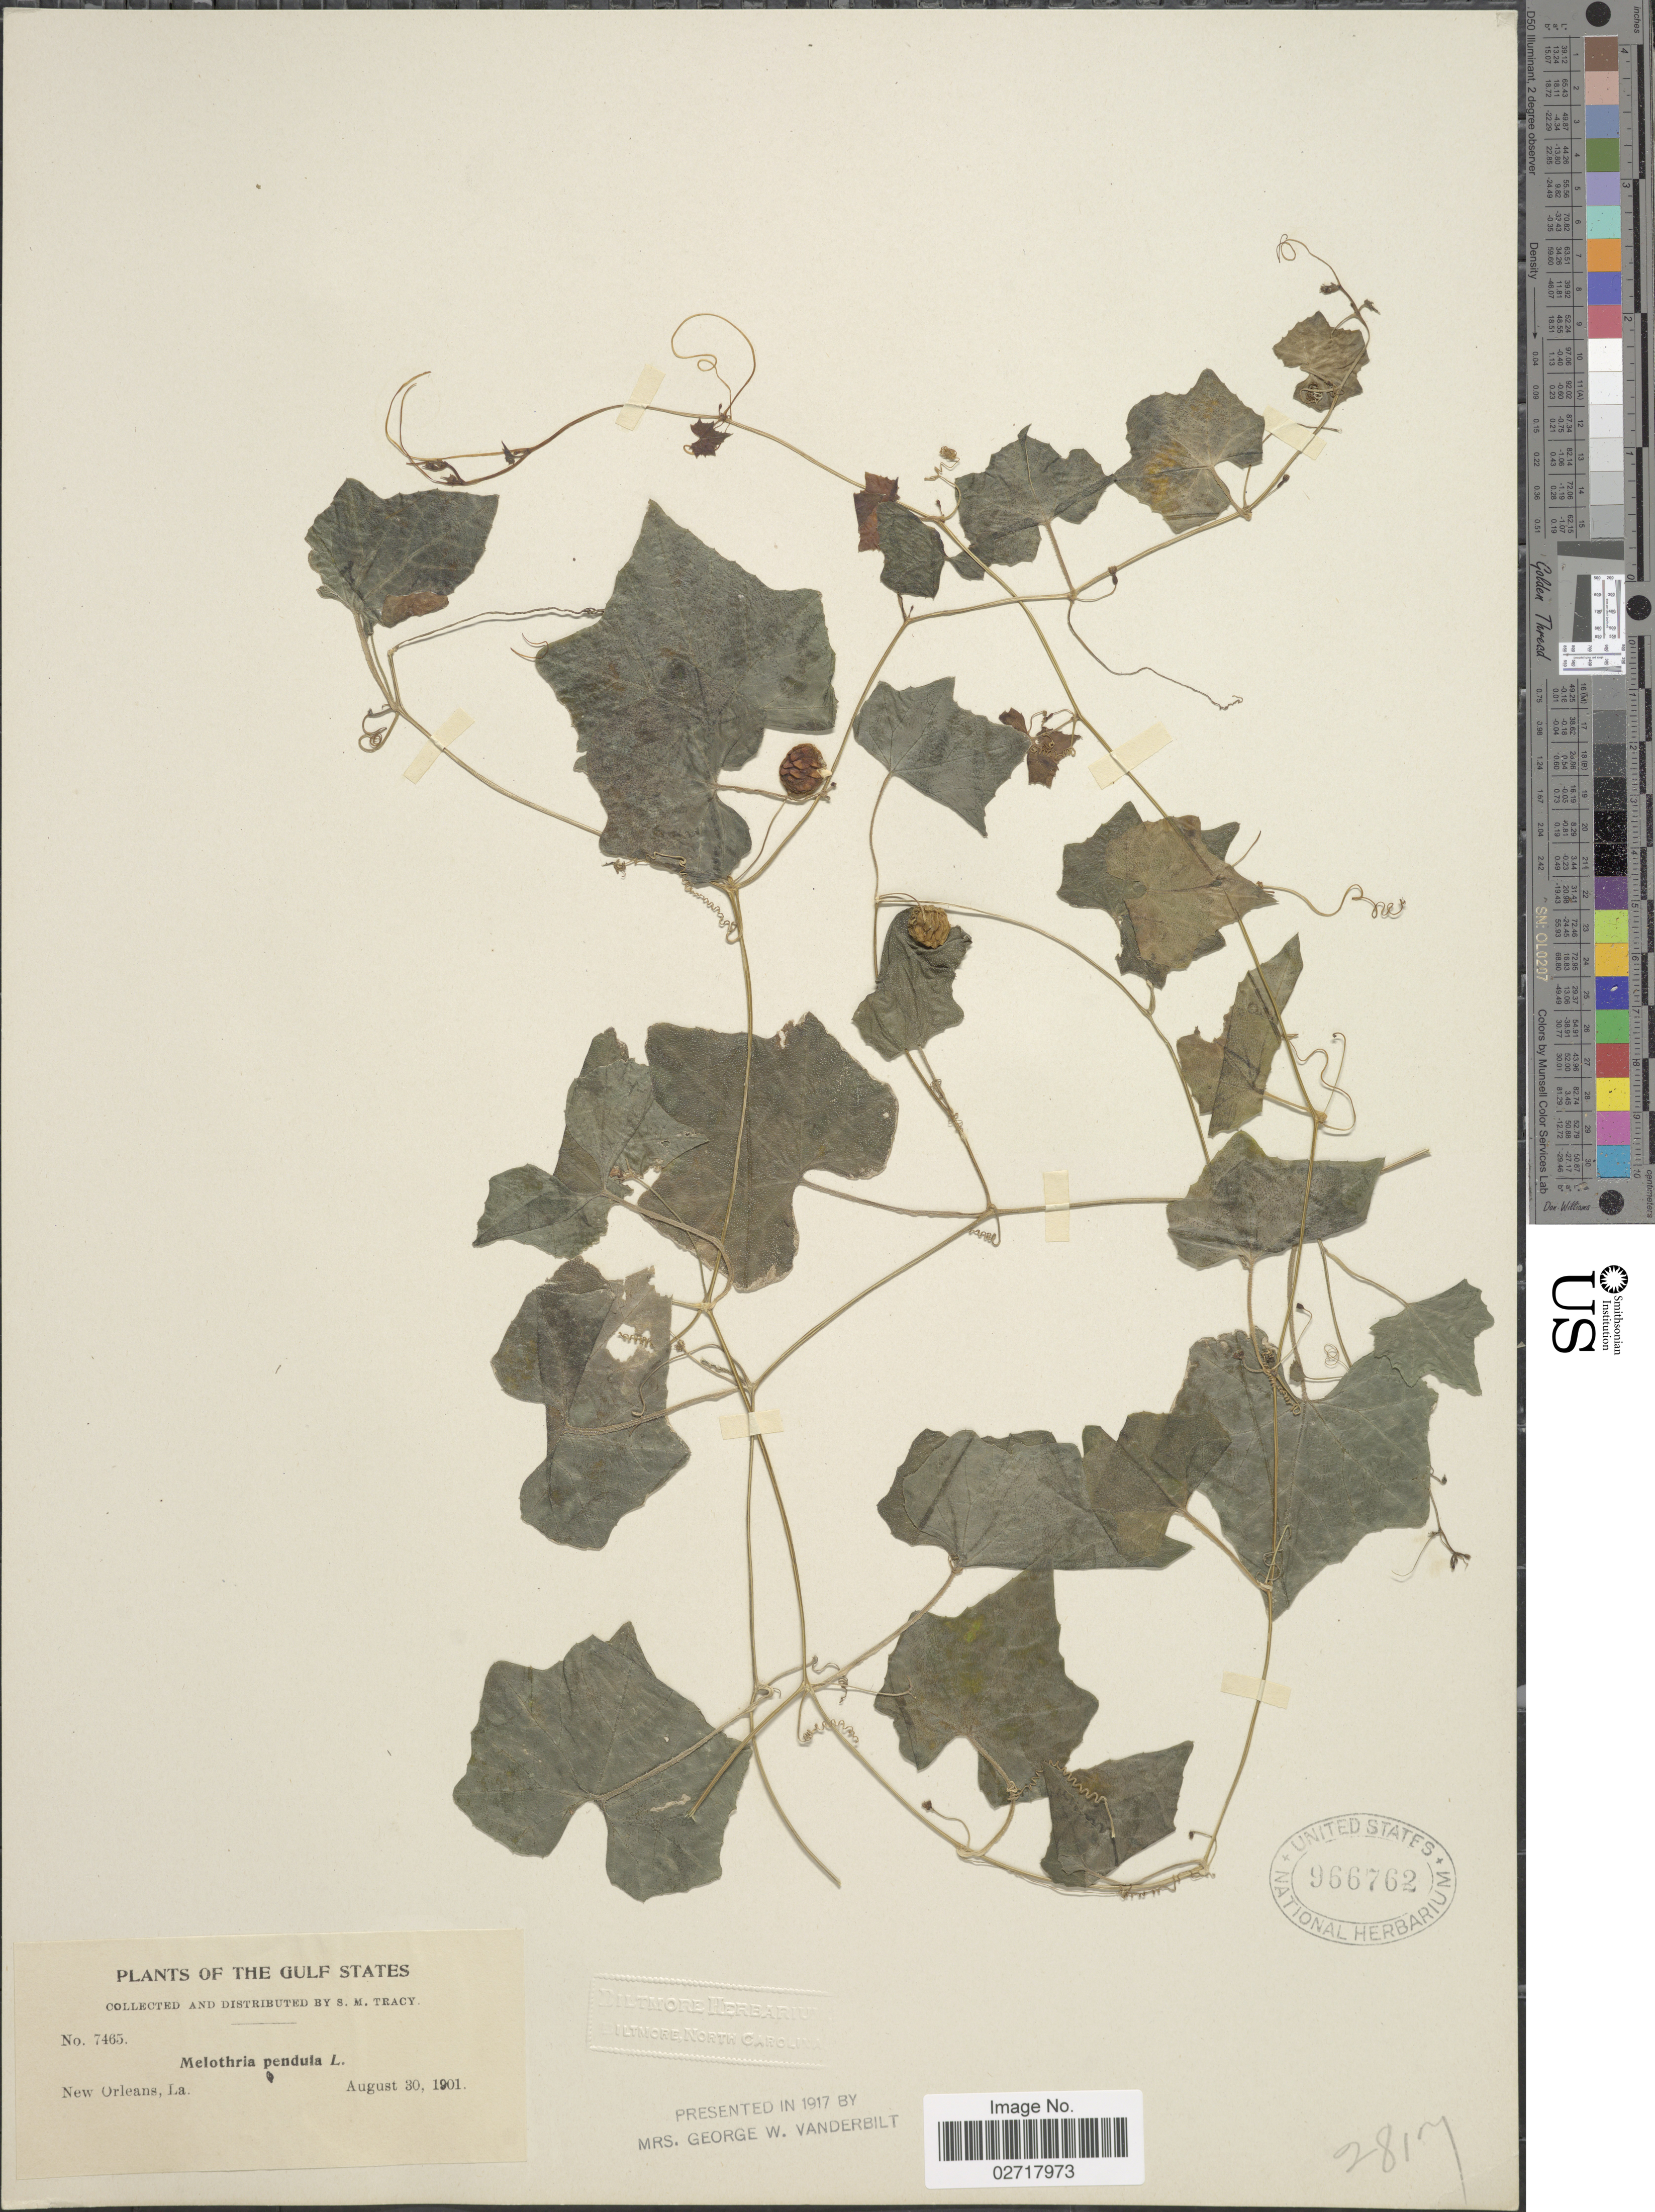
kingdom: Plantae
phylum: Tracheophyta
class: Magnoliopsida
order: Cucurbitales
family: Cucurbitaceae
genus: Melothria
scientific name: Melothria pendula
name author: L.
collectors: S. M. Tracy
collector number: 7465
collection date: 1901-08-30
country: United States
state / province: Louisiana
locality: Gulf States. New Orleans.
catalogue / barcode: US 966762